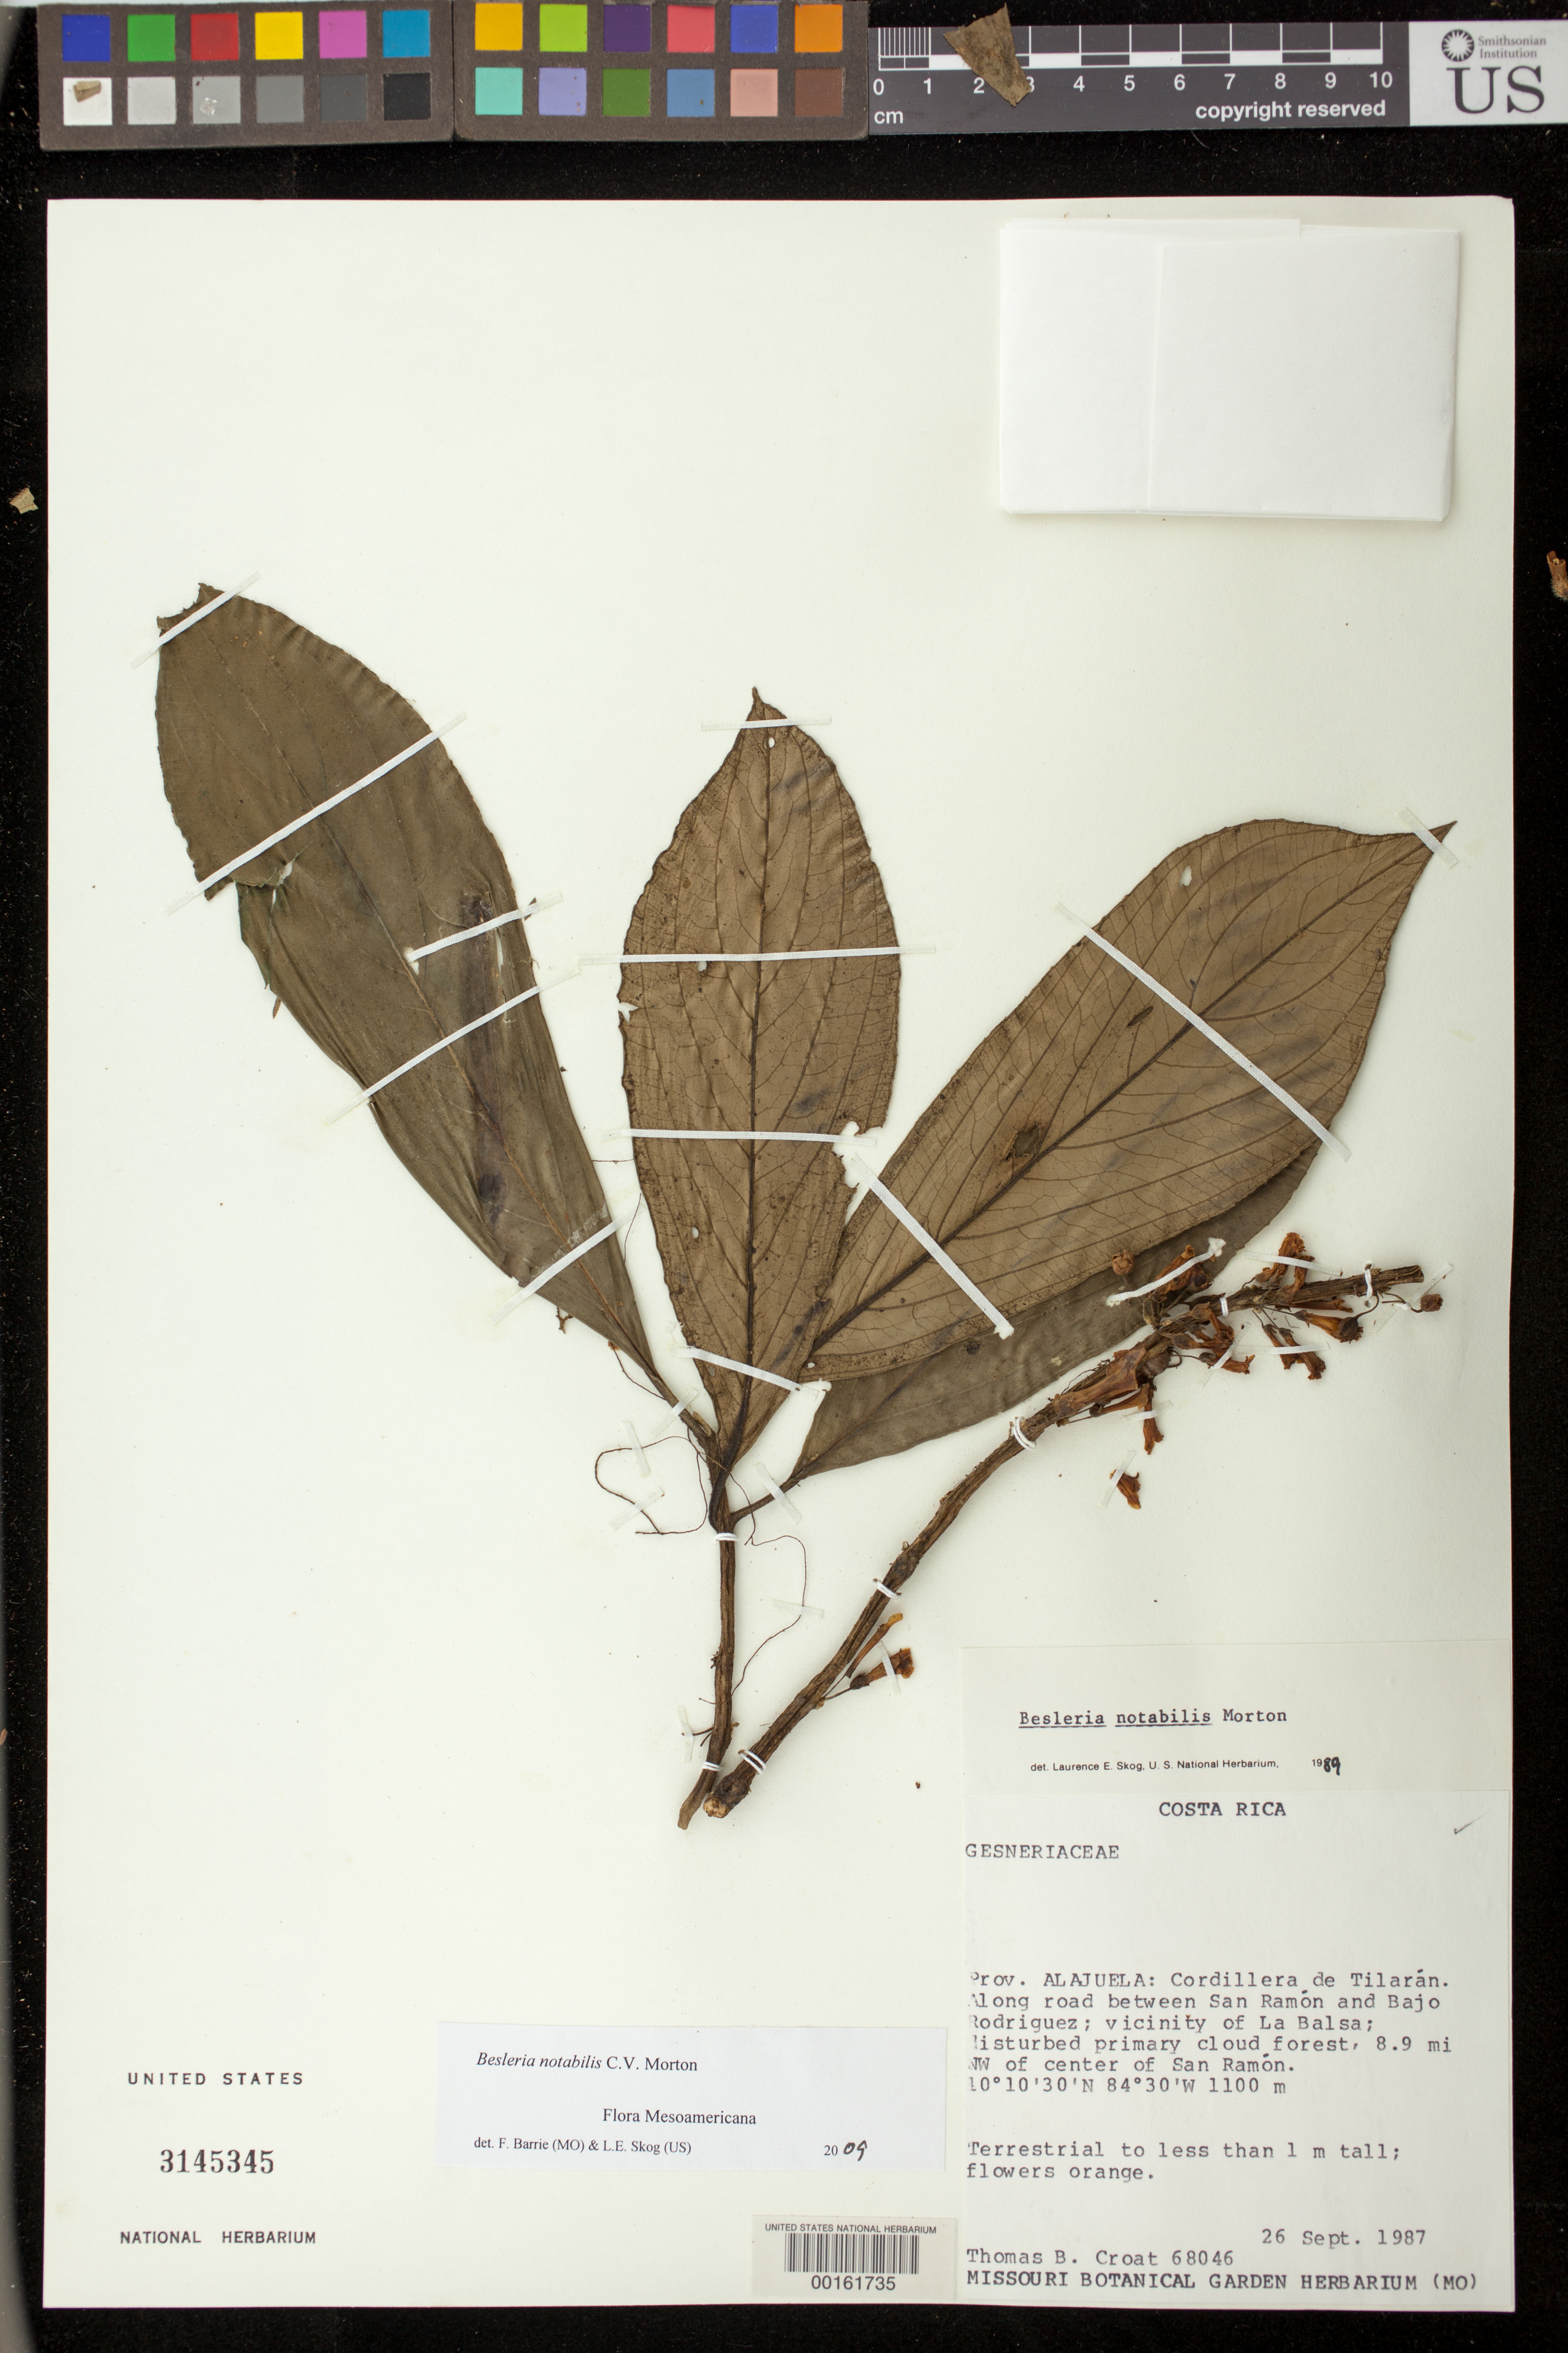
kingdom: Plantae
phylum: Tracheophyta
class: Magnoliopsida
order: Lamiales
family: Gesneriaceae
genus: Besleria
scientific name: Besleria notabilis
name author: C.V. Morton in Standl.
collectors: T. B. Croat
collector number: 68046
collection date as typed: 26 Sep 1987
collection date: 1987-09-26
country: Costa Rica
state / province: Alajuela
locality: Cordillera de Tilaran, along rd from San Ramon to Bajo Rodriquez vicinity of La Balsa, 8.9 mi NW of center of San Ramon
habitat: Disturbed primary cloud forest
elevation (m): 1100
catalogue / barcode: US 3145345